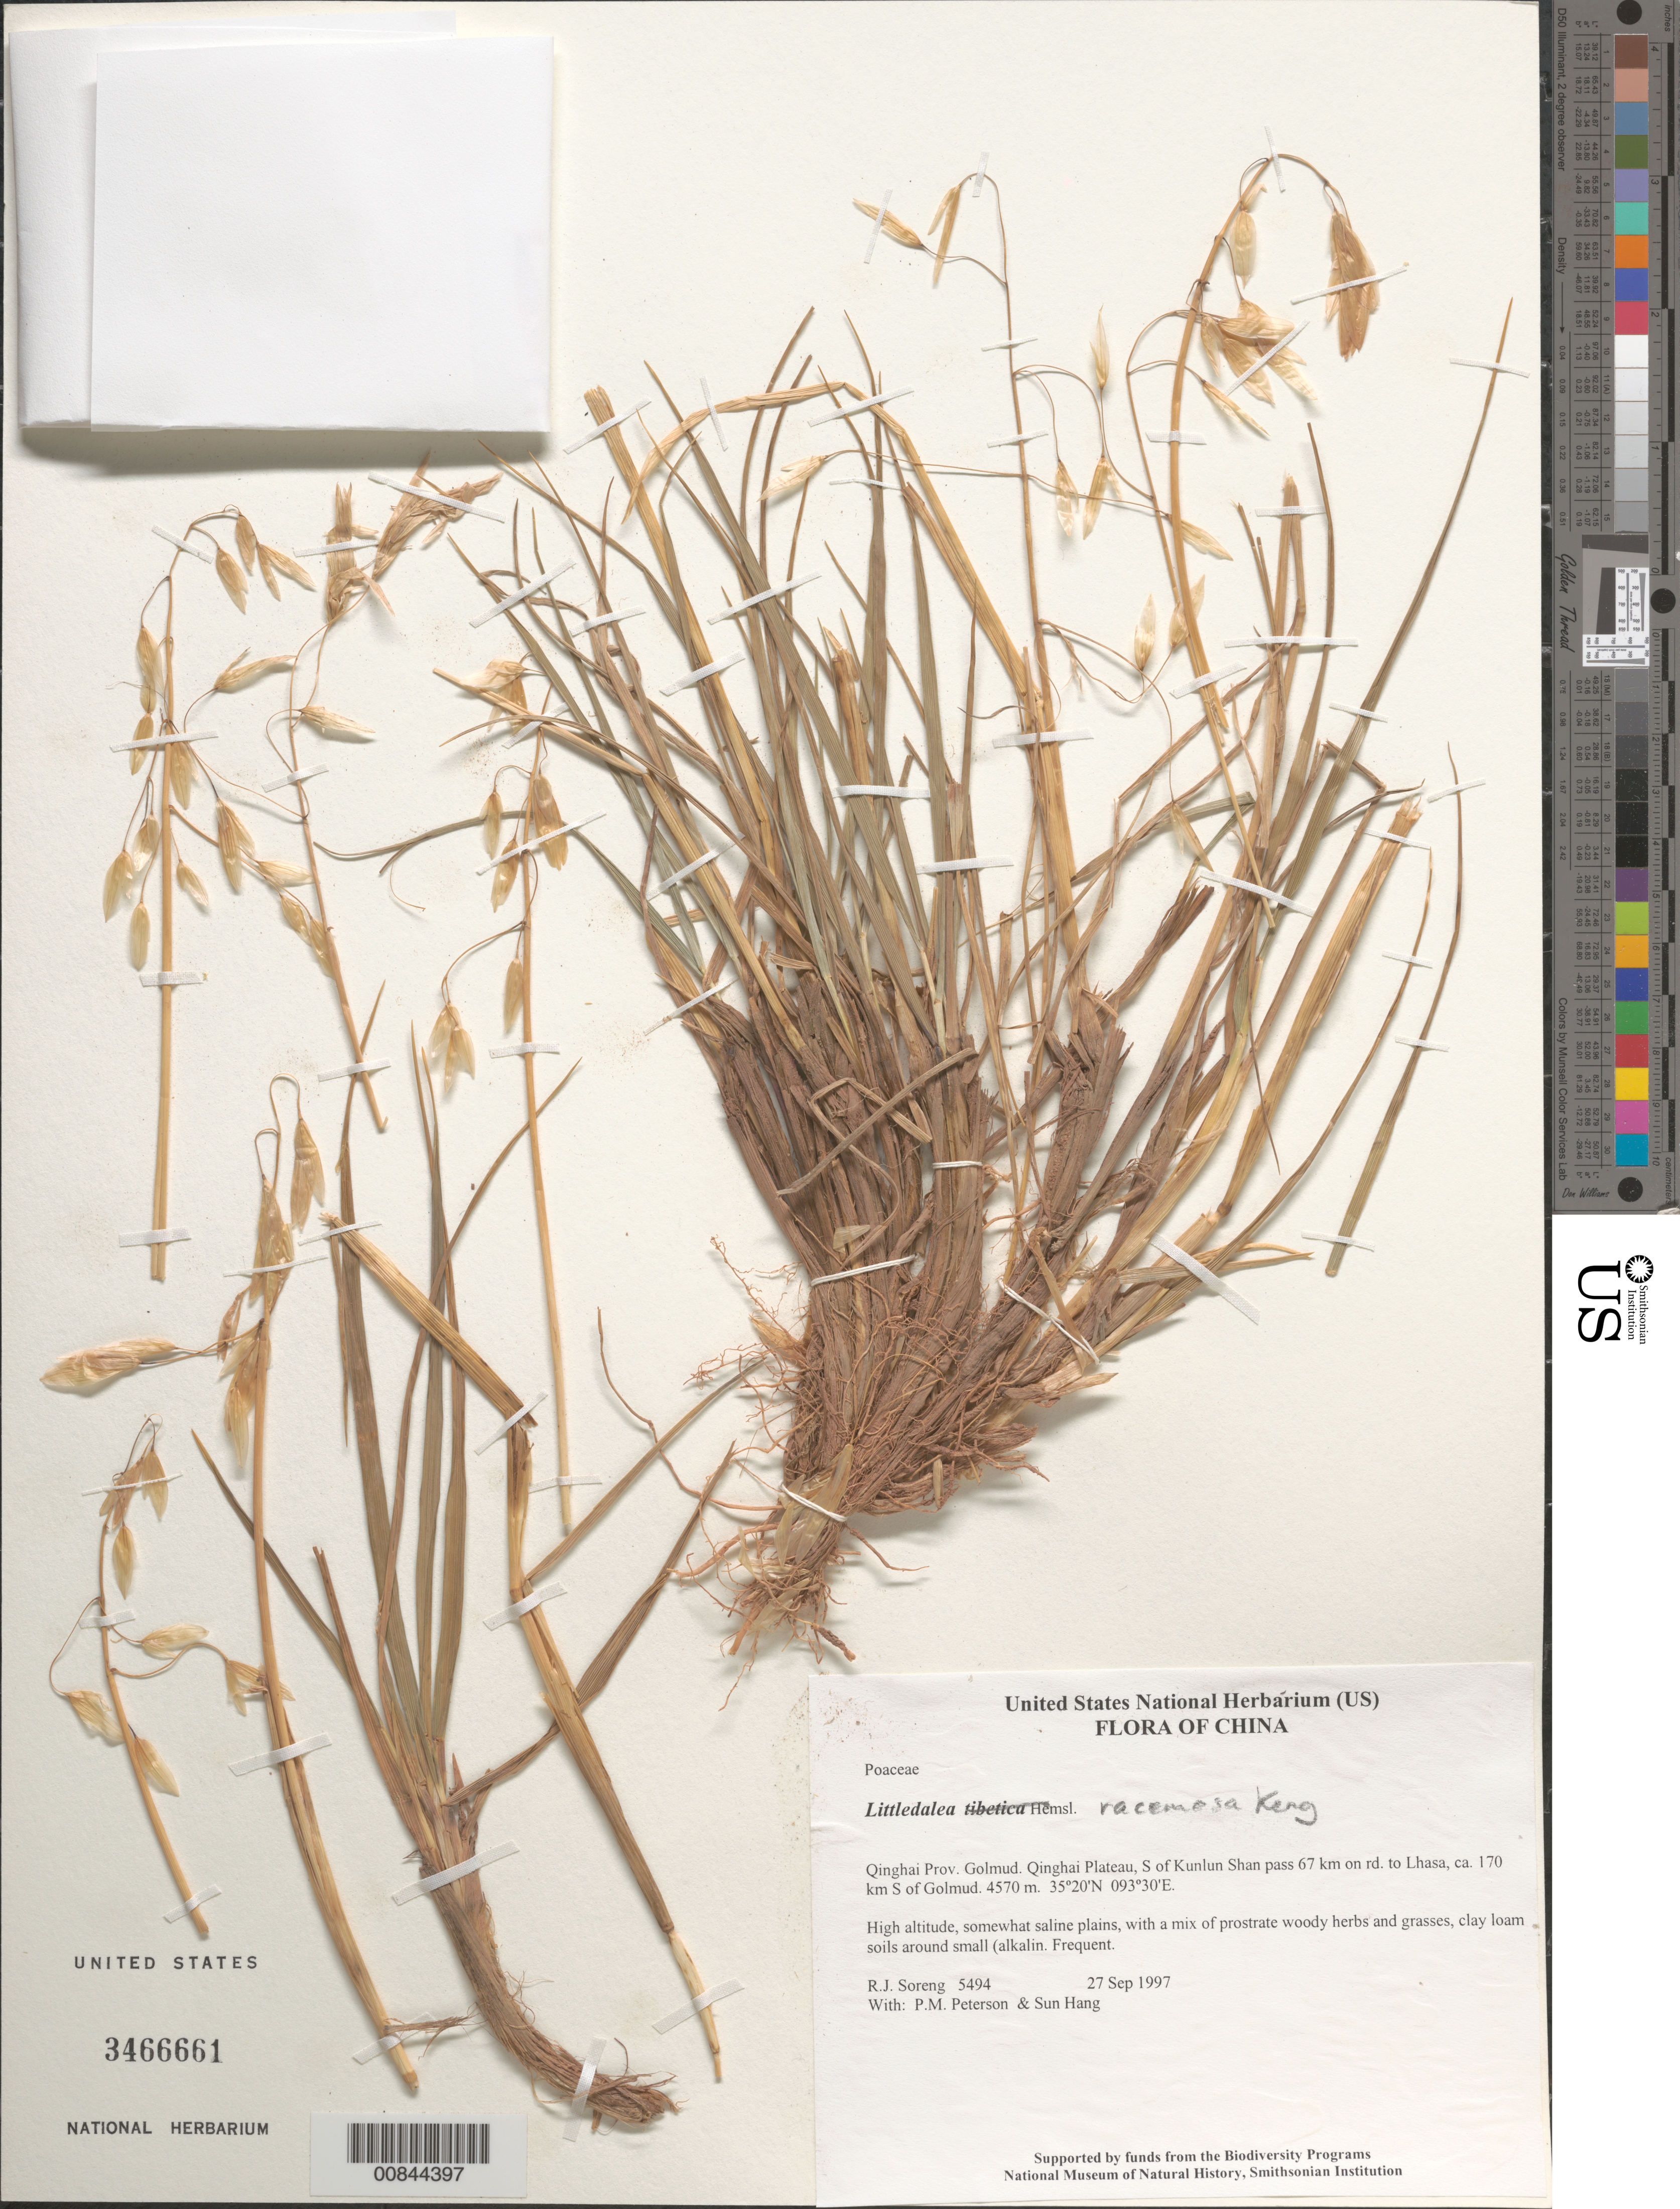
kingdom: Plantae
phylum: Tracheophyta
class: Liliopsida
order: Poales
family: Poaceae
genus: Littledalea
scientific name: Littledalea racemosa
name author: Keng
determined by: Soreng, Robert J., Research Associate (BOT), Smithsonian Institution - National Museum of Natural History (UNITED STATES)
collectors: R. J. Soreng, P. M. Peterson & Sun Hang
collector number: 5494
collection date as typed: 27 Sep 1997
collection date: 1997-09-27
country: China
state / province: Qinghai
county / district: Golmud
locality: Qinghai Plateau, S of Kunlun Shan pass 67 km on rd. to Lhasa, ca. 170 km S of Golmud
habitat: High altitude, somewhat saline plains, with a mix of prostrate woody herbs and grasses, clay loam soils around small (alkalin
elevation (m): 4570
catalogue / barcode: US 3466661